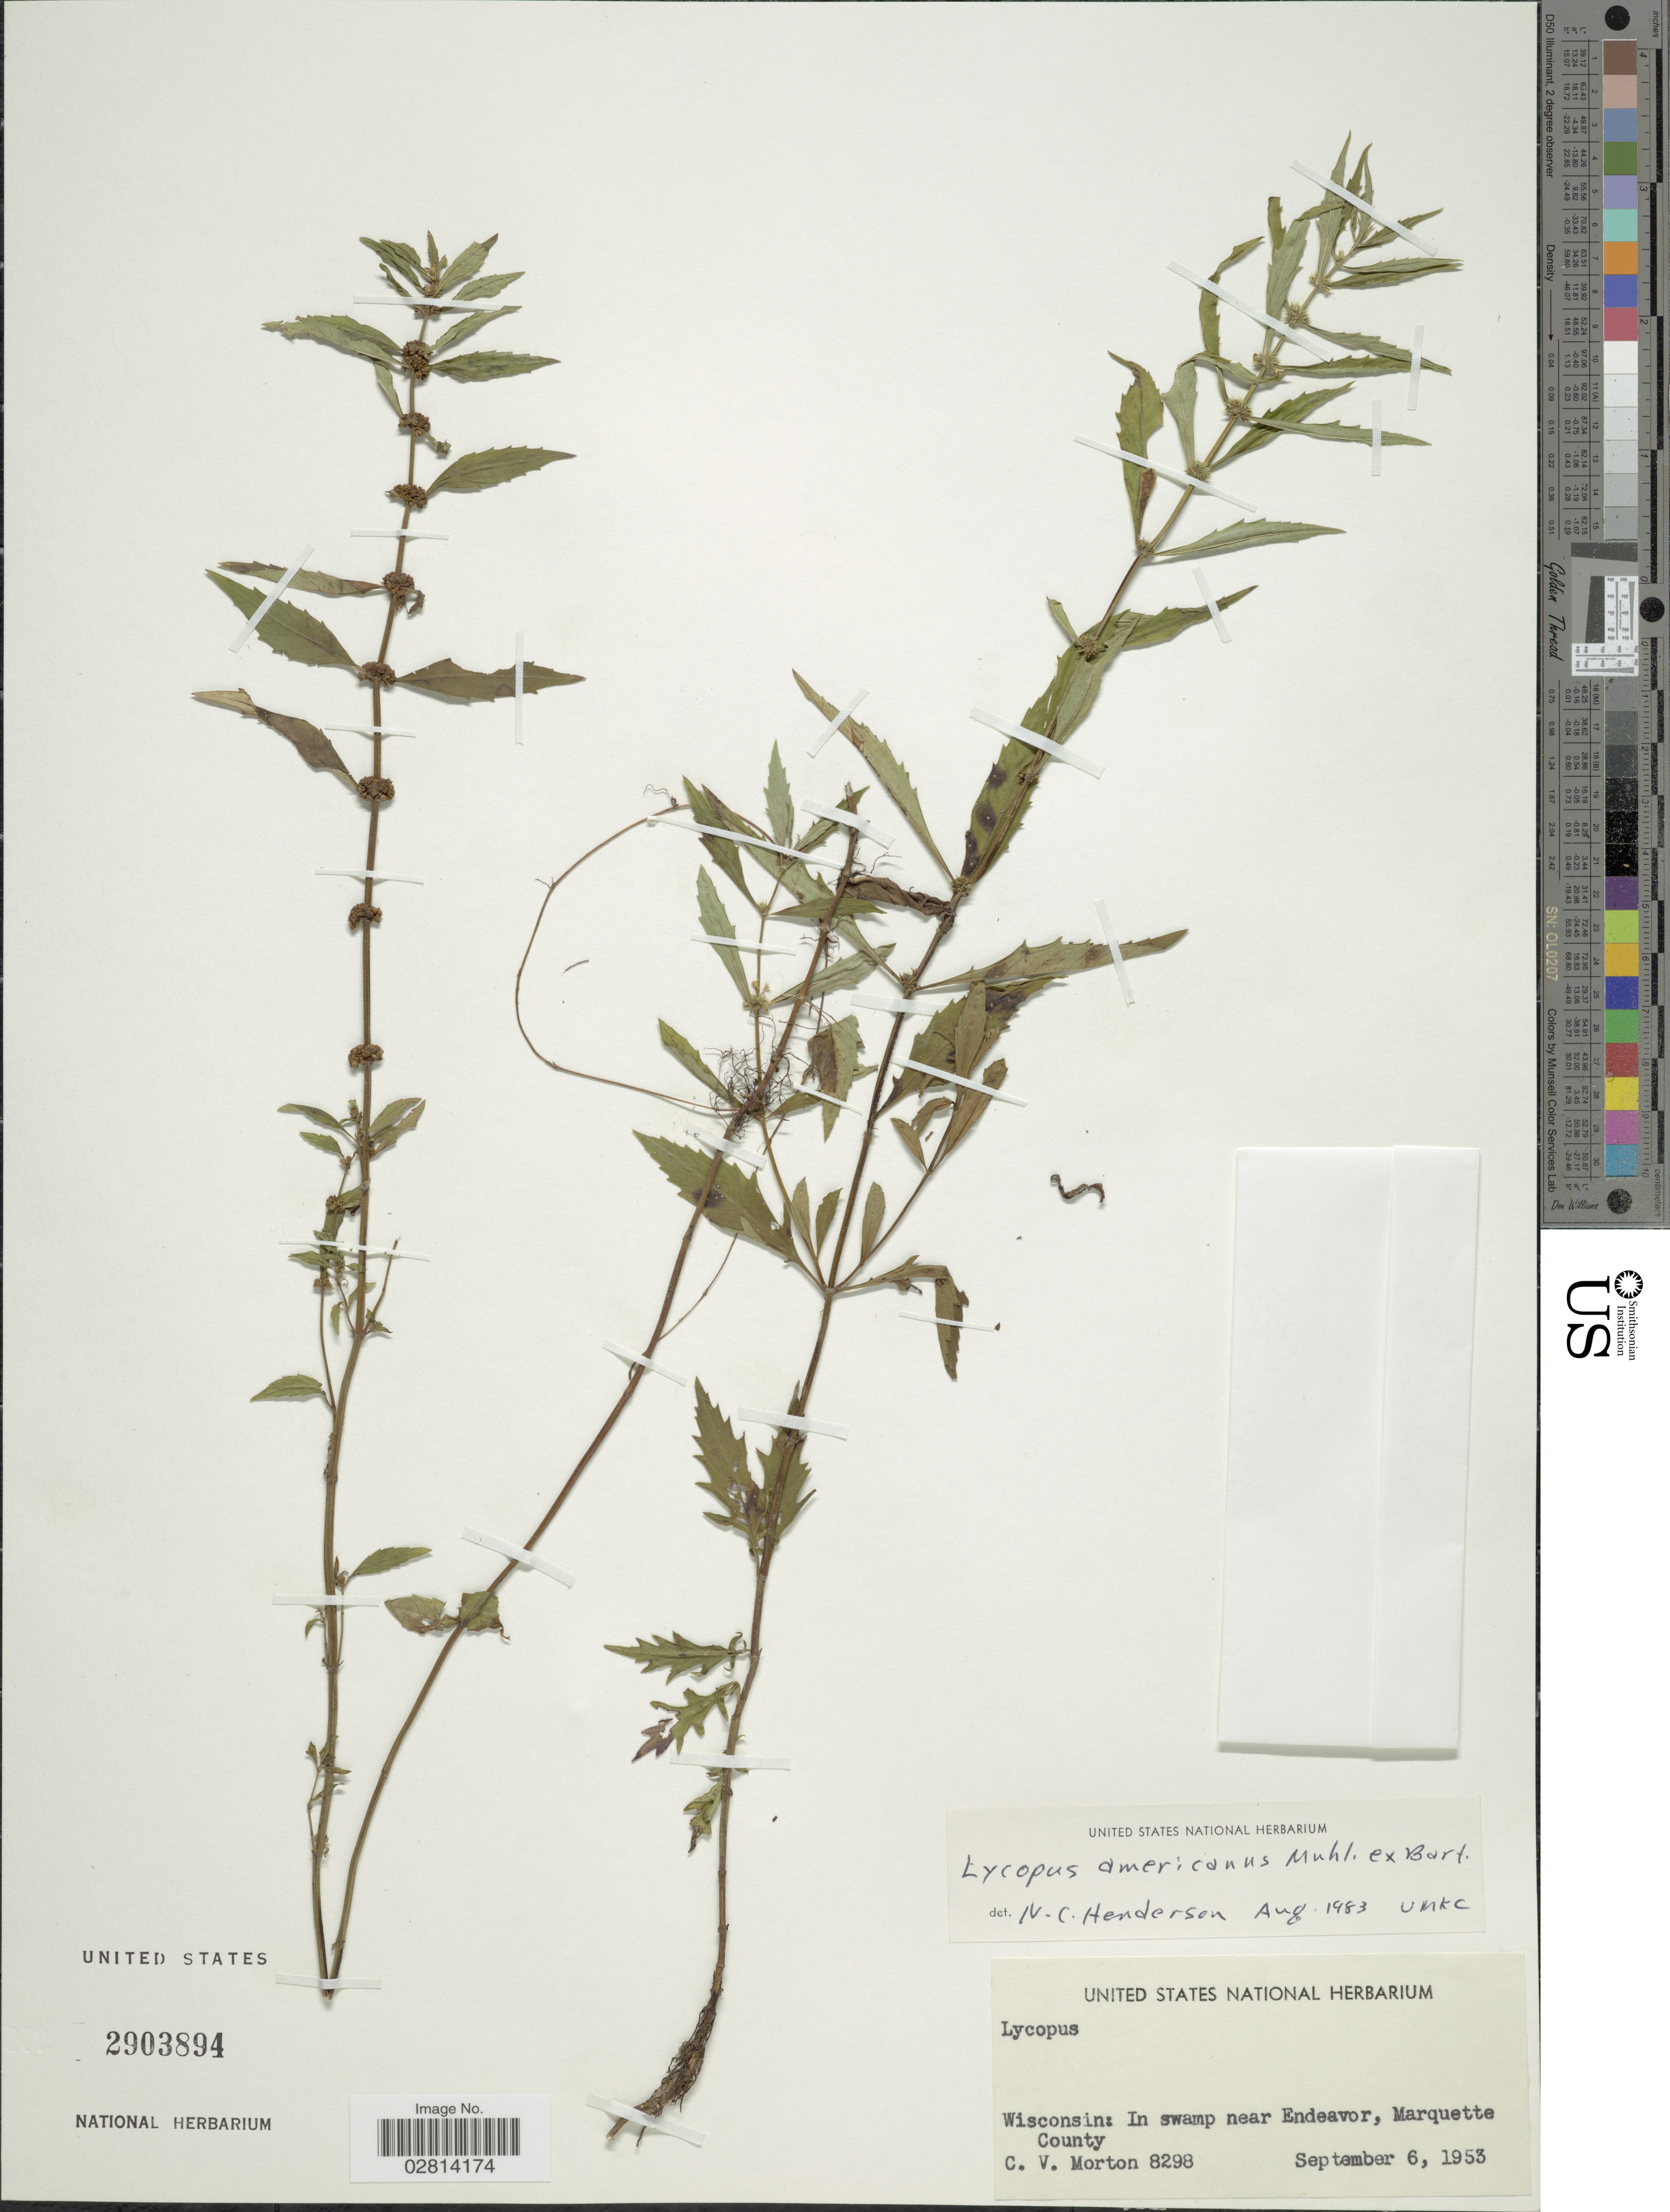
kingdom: Plantae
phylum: Tracheophyta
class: Magnoliopsida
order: Lamiales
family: Lamiaceae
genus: Lycopus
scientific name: Lycopus americanus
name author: Muhl. ex W.P.C. Barton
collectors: C. V. Morton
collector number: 8298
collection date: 1953-09-06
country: United States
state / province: Wisconsin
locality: Wisconsin: In swamp near Endeavor, Marquette County.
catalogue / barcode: US 2903894